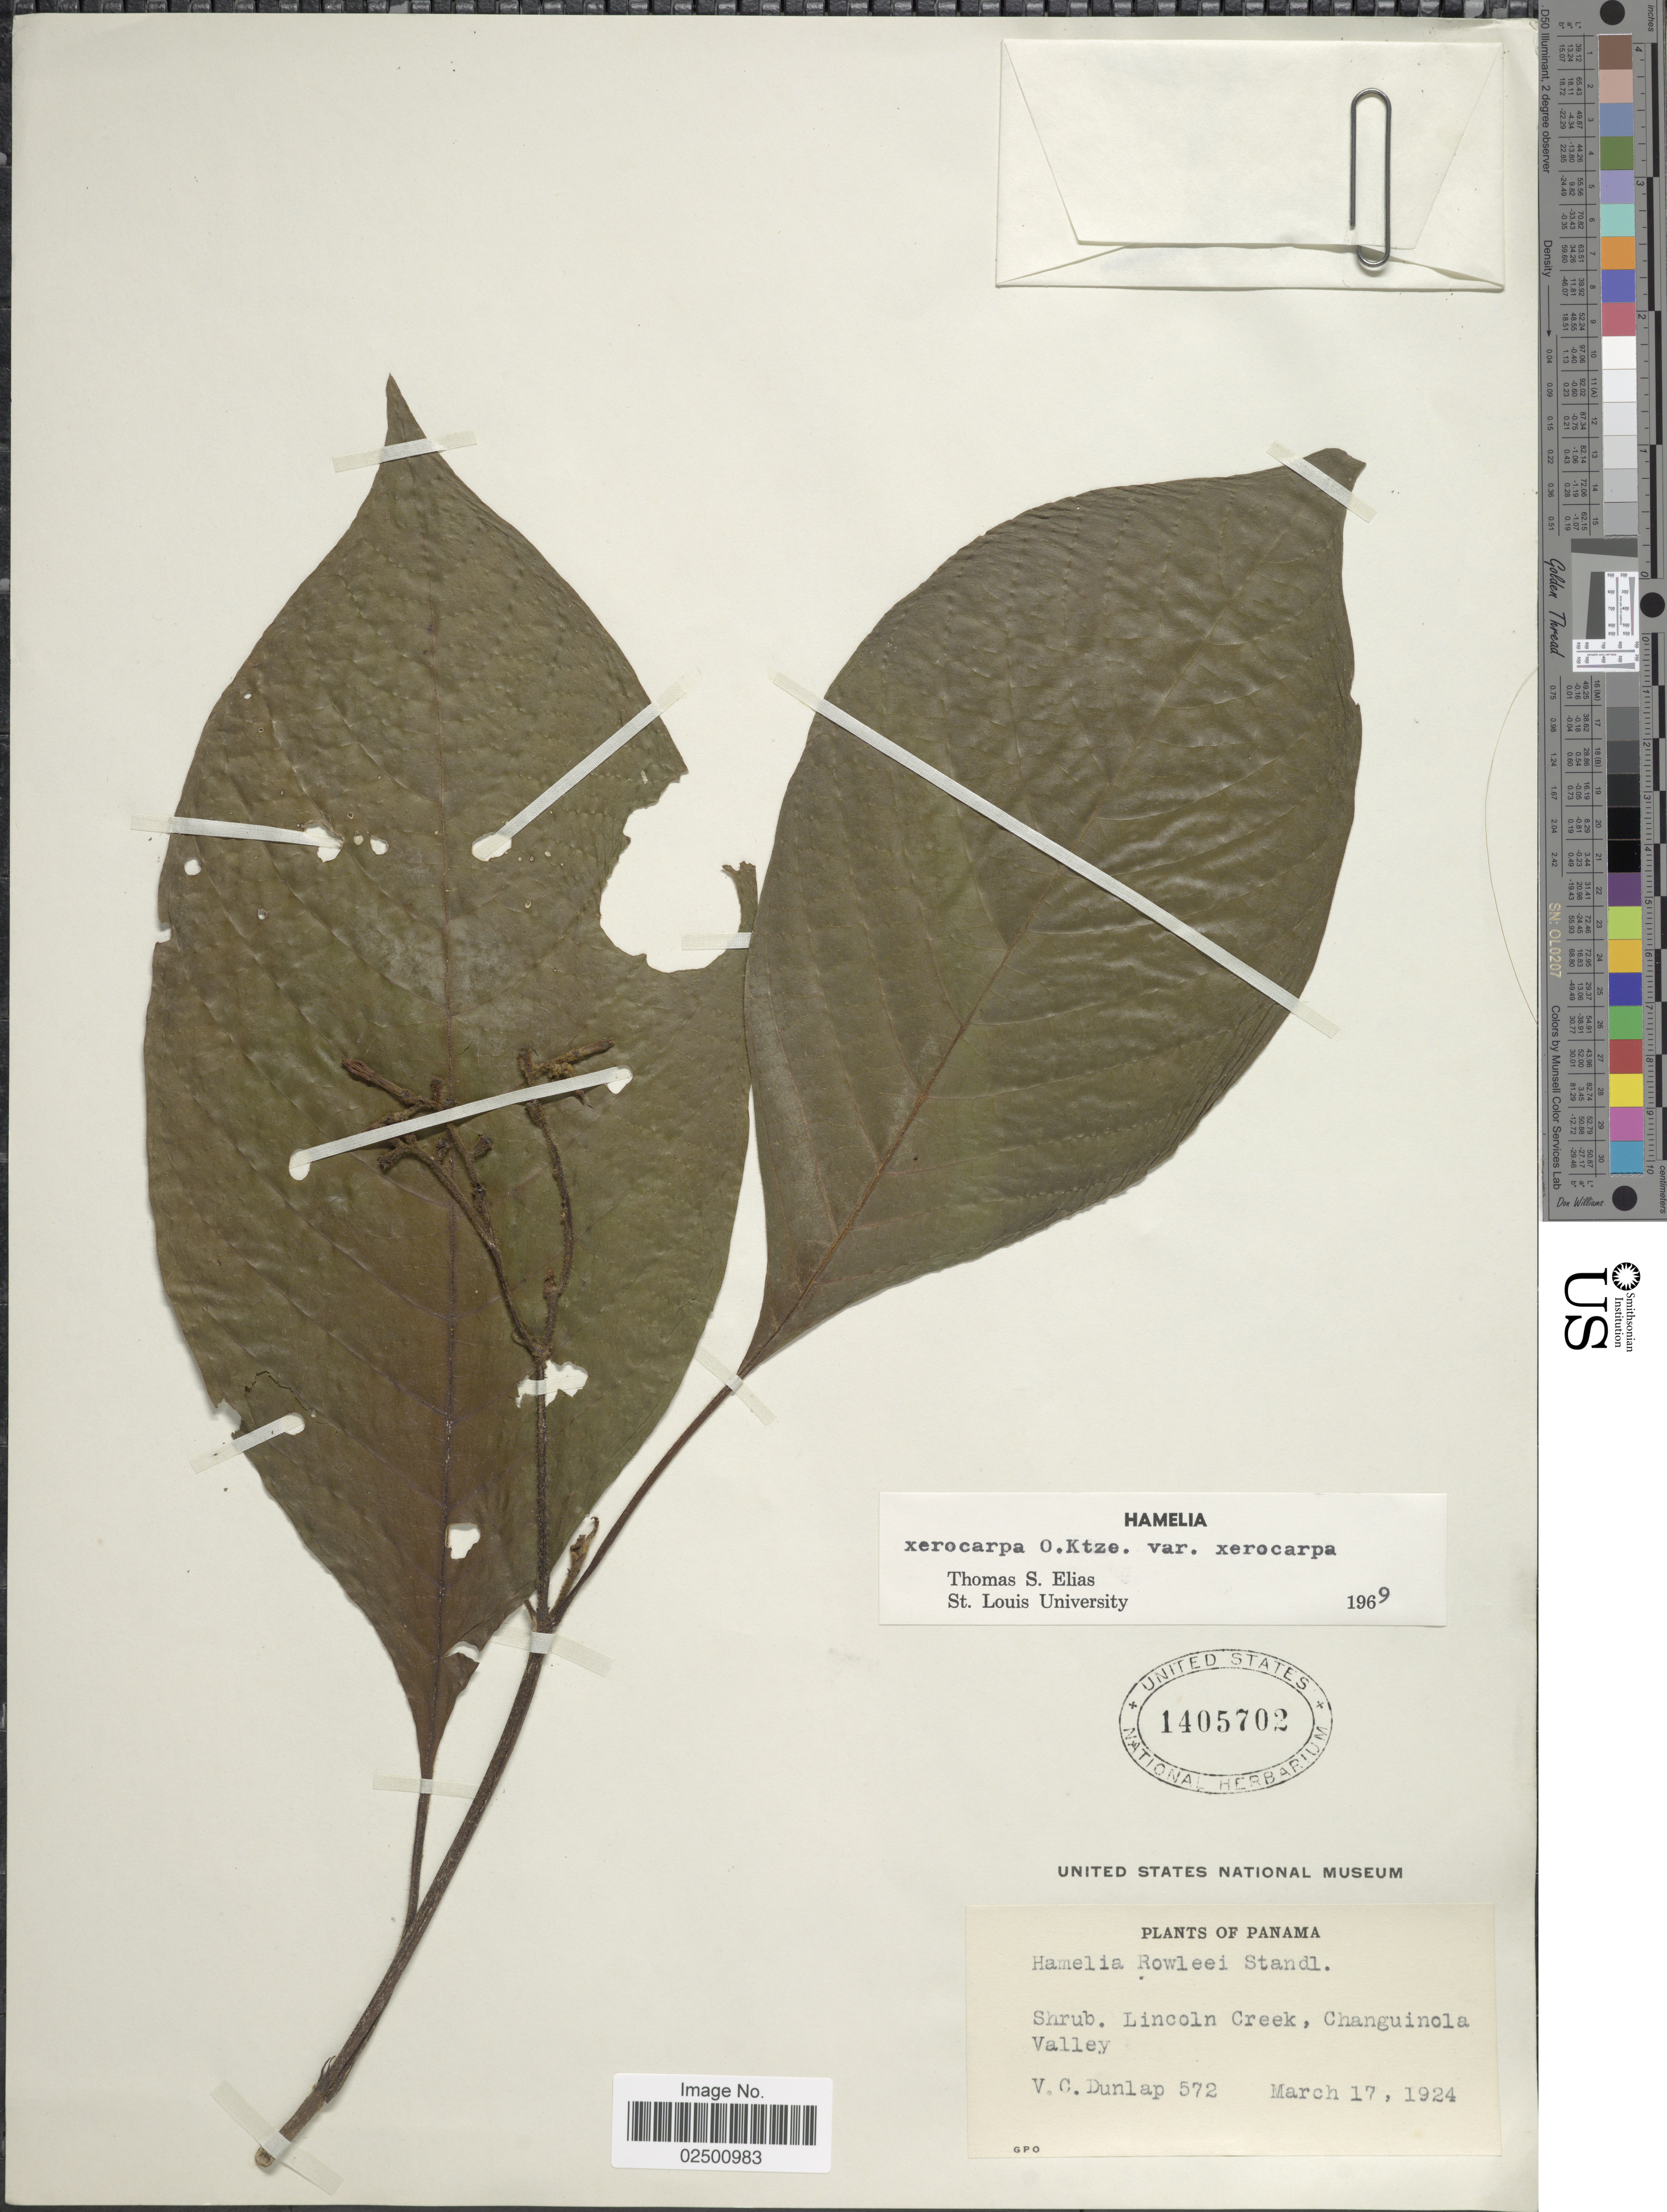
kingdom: Plantae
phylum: Tracheophyta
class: Magnoliopsida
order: Gentianales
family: Rubiaceae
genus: Hamelia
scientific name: Hamelia xerocarpa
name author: Kuntze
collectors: V. C. Dunlap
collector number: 572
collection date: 1924-03-17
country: Panama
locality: Lincoln Creek, Changuinola Valley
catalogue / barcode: US 1405702